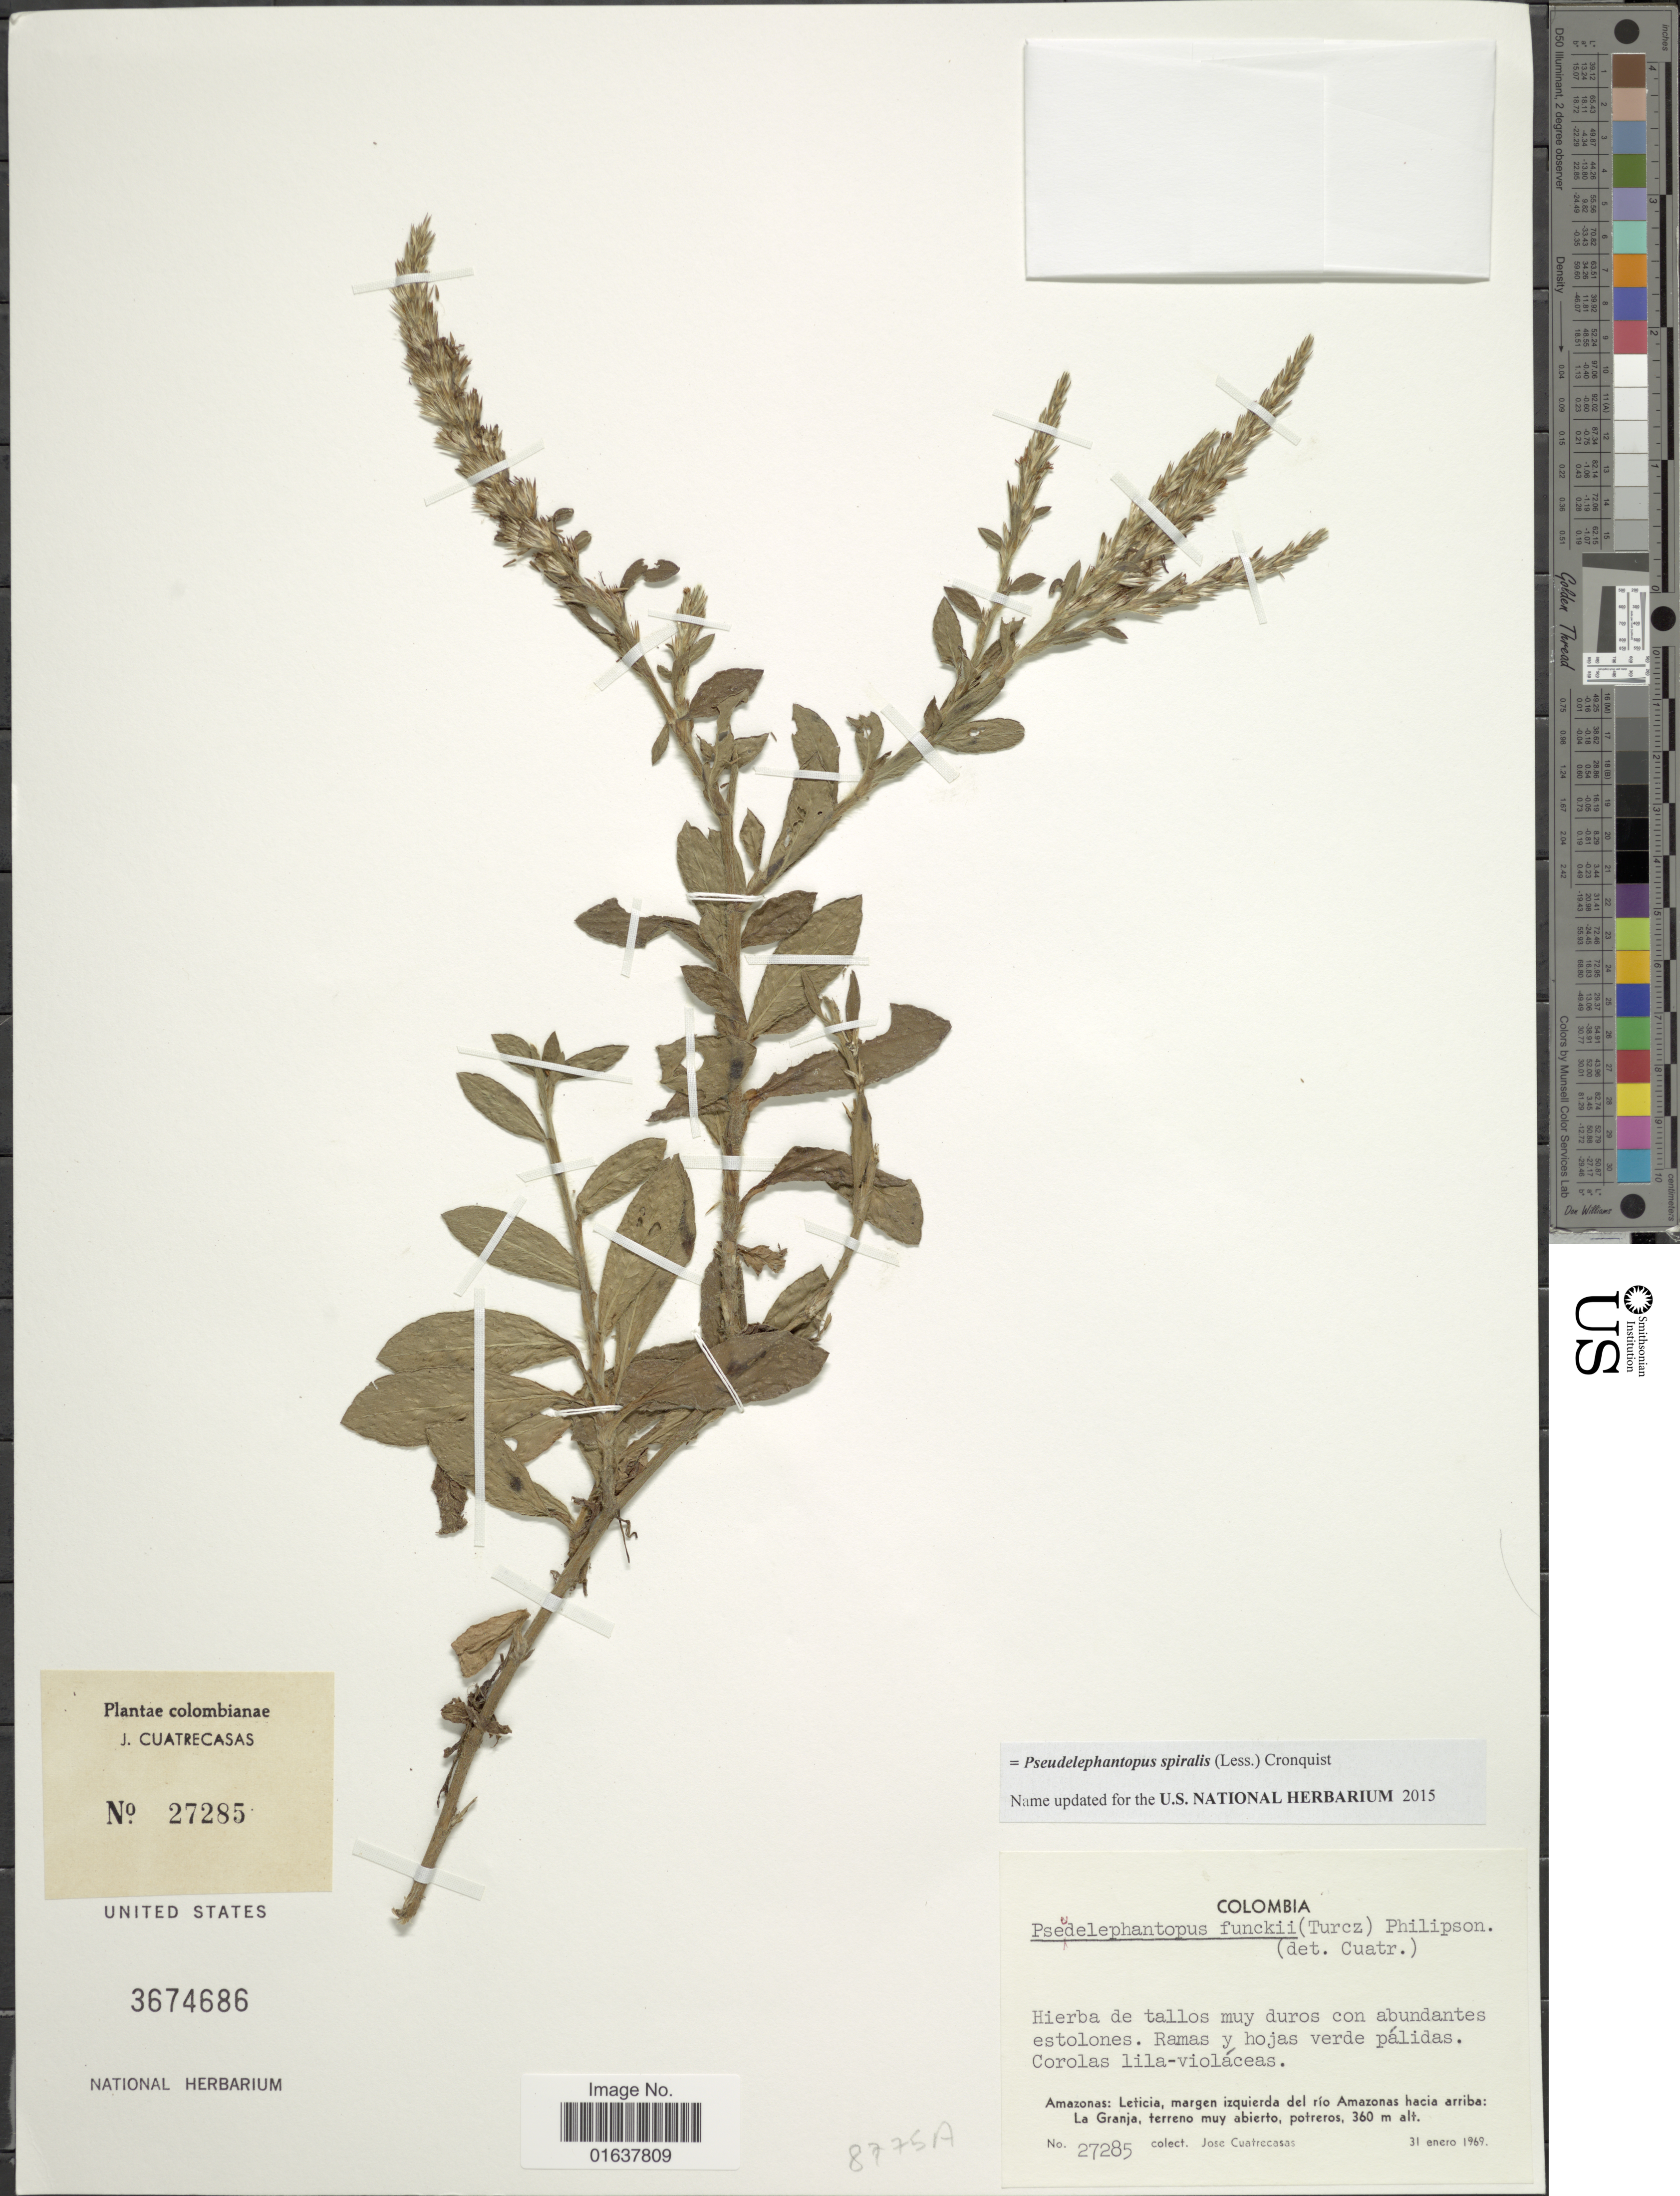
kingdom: Plantae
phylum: Tracheophyta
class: Magnoliopsida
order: Asterales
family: Asteraceae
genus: Pseudelephantopus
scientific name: Pseudelephantopus spiralis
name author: (Less.) Cronquist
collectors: J. Cuatrecasas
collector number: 27285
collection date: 1969-01-31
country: Colombia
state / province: Amazônas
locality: Amazonas: Leticia, margen izquierda del rio Amazonas hacia arriba: La Granja, terreno muy abierto, potreros. Ramas y hojas verde palidas Corolas Lila-violaceas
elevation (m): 360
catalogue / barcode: US 3674686